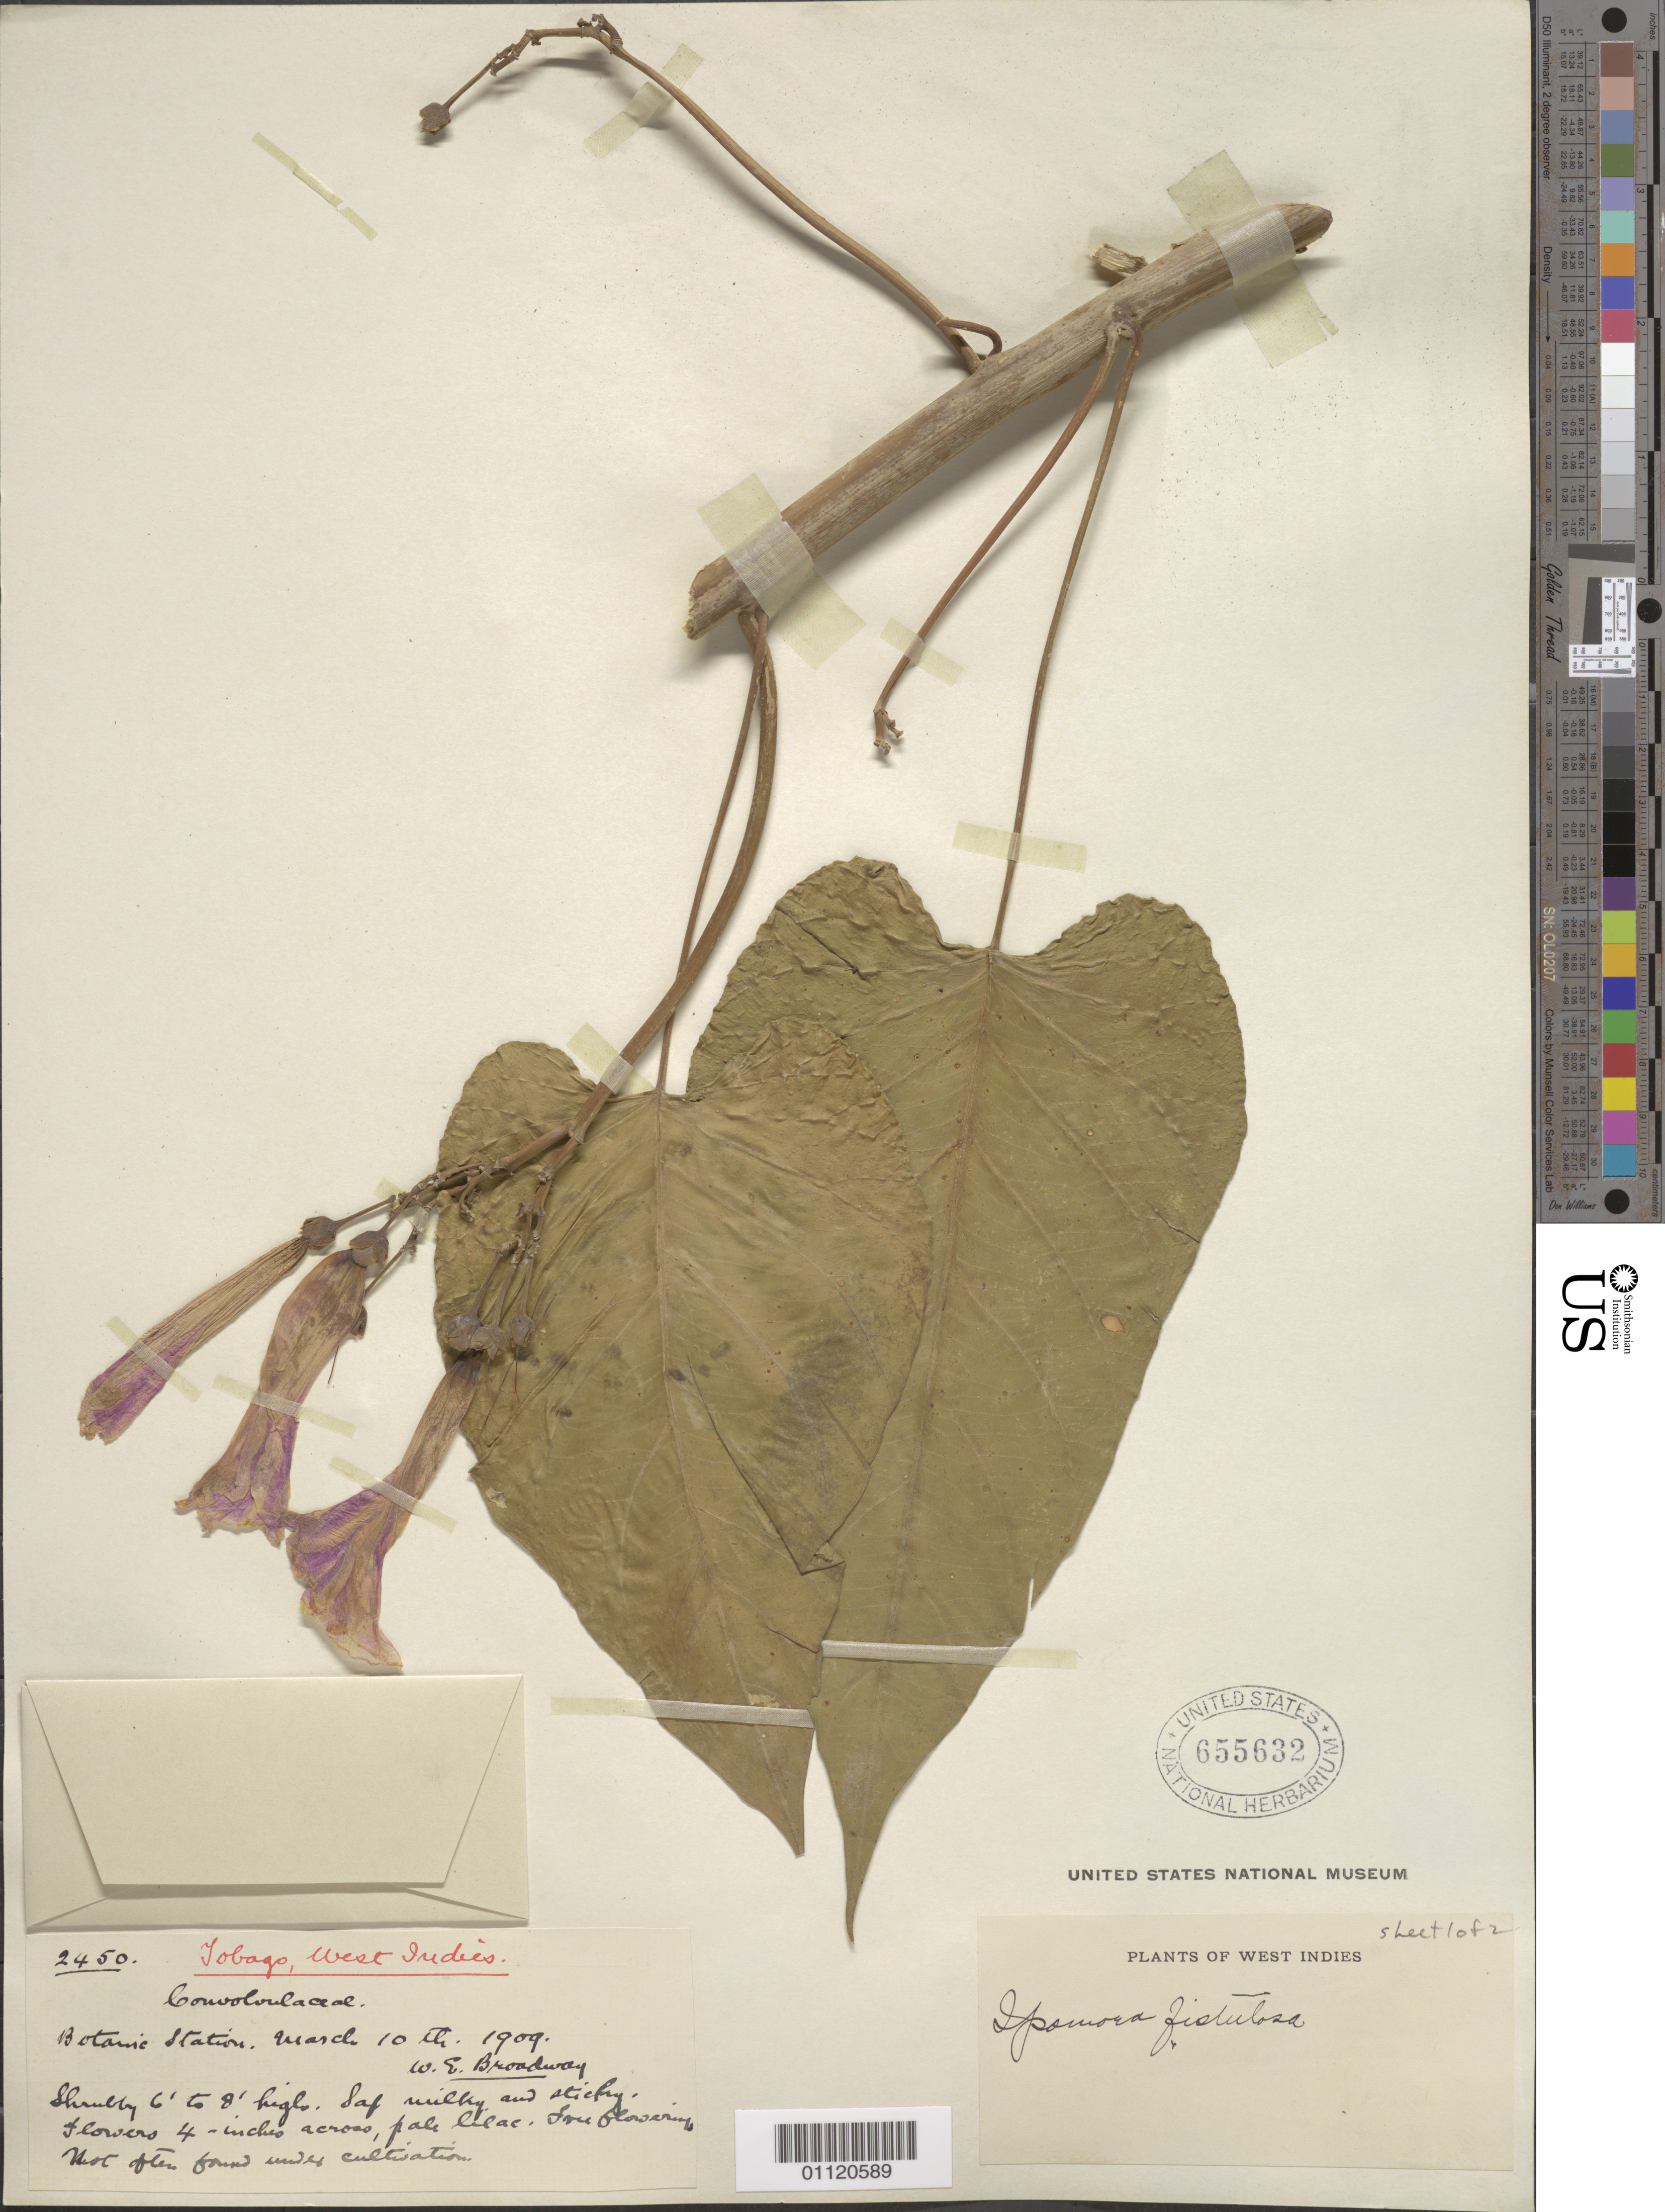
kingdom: Plantae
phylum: Tracheophyta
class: Magnoliopsida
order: Solanales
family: Convolvulaceae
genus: Ipomoea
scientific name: Ipomoea carnea subsp. fistulosa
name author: (Mart. ex Choisy) D.F. Austin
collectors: W. E. Broadway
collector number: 2450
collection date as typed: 10 Mar 1909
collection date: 1909-03-10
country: Trinidad and Tobago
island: Tobago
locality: Botanic station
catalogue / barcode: US 655632